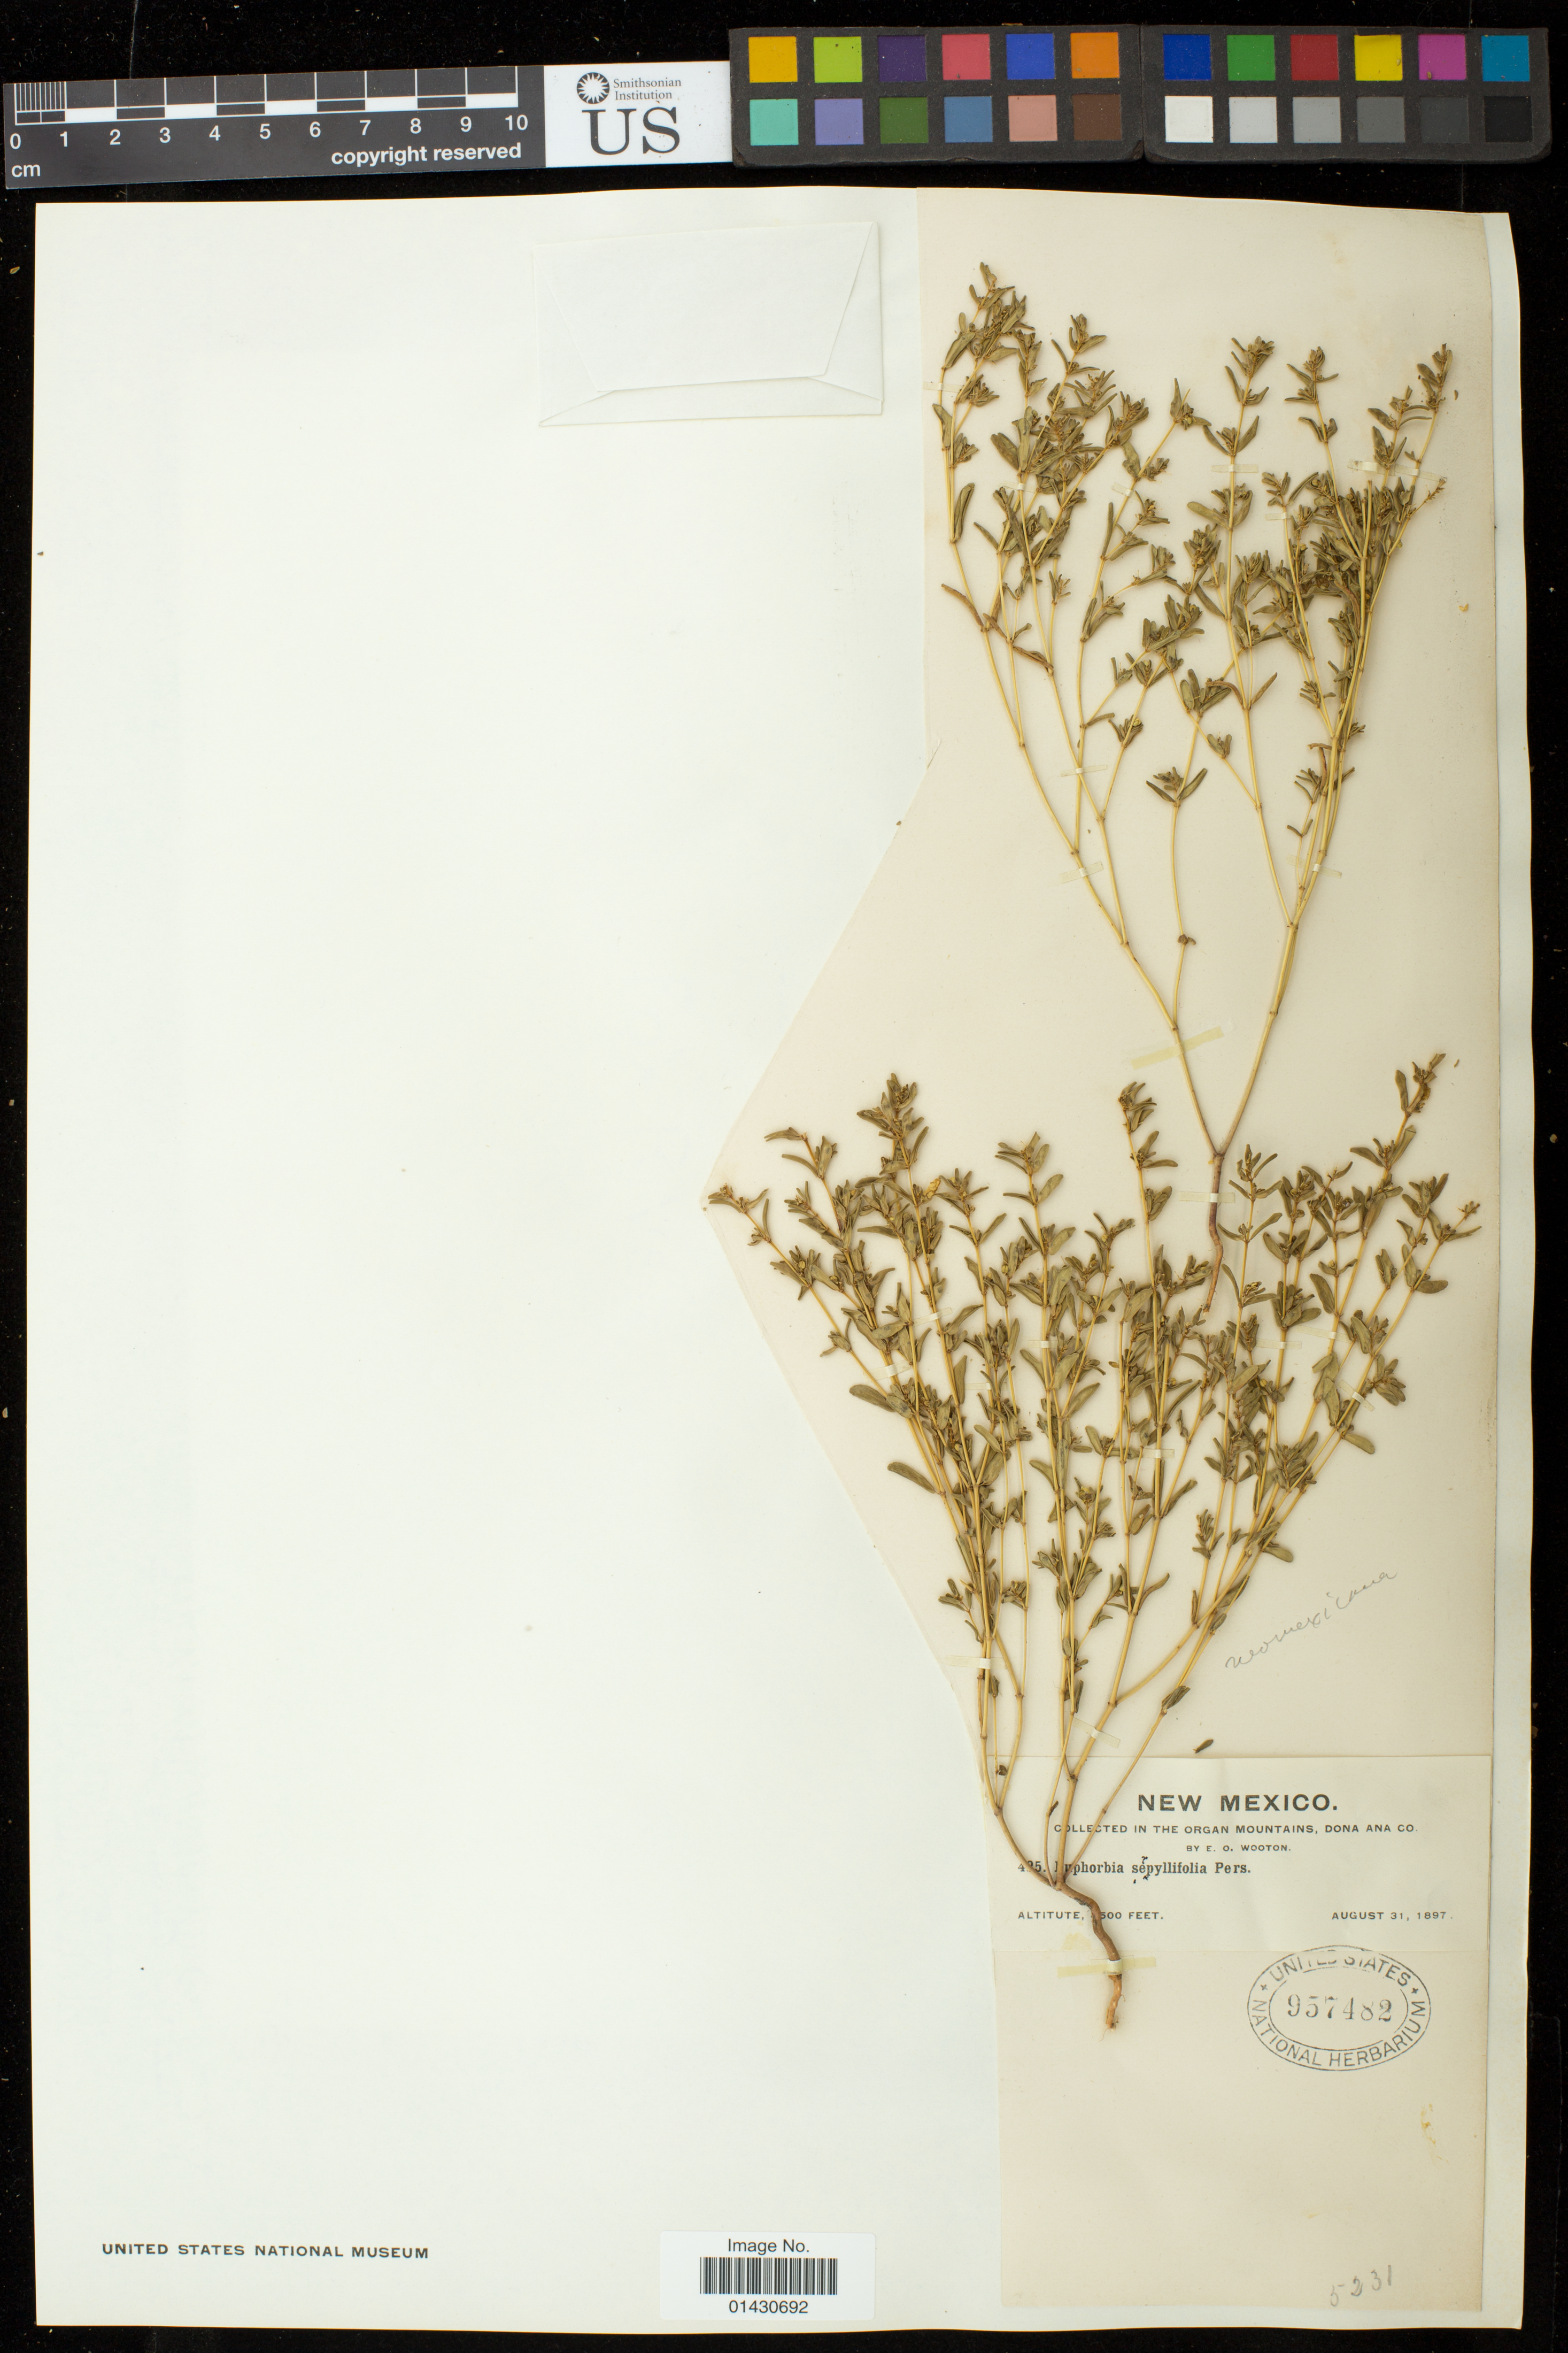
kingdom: Plantae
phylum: Tracheophyta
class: Magnoliopsida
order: Malpighiales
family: Euphorbiaceae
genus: Euphorbia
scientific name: Euphorbia missurica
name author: Raf.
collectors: E. O. Wooton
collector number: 435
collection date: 1897-08-31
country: United States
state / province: New Mexico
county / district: Doña Ana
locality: Organ Mountains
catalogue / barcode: US 957482